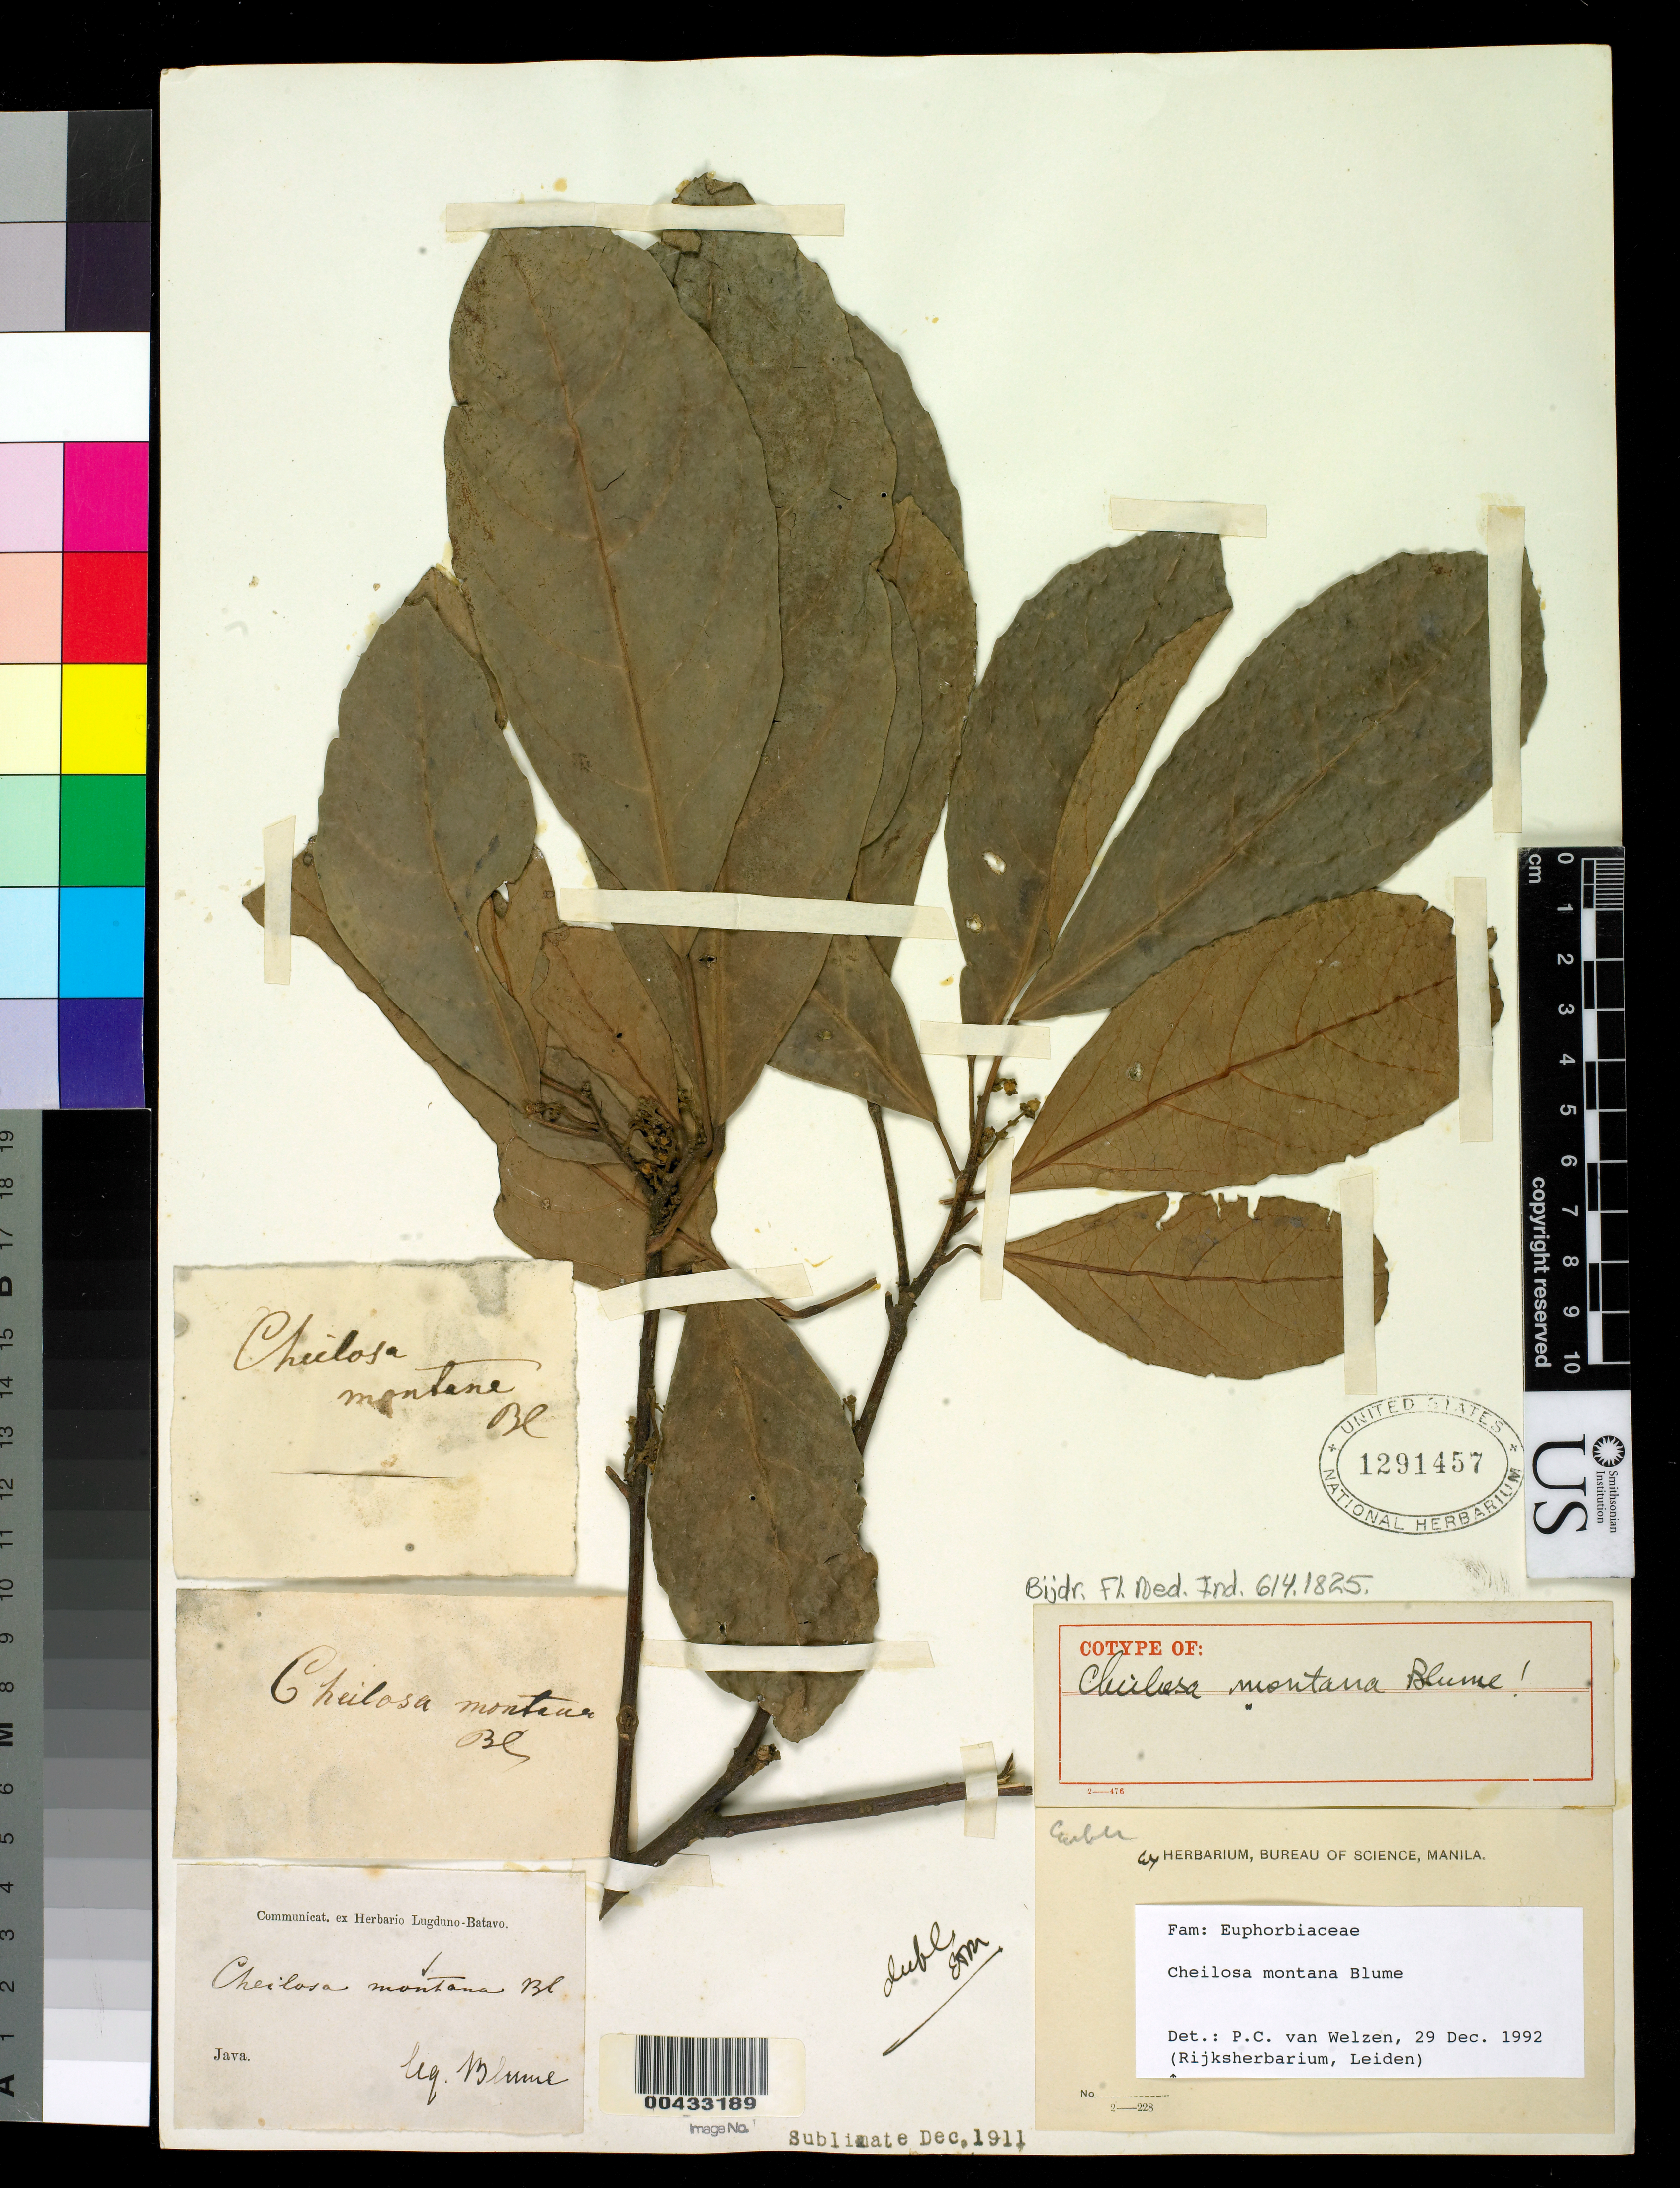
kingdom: Plantae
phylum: Tracheophyta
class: Magnoliopsida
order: Malpighiales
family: Euphorbiaceae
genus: Cheilosa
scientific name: Cheilosa montana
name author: Blume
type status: Isotype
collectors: C. L. von Blume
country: Indonesia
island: Java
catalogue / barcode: US 1291457